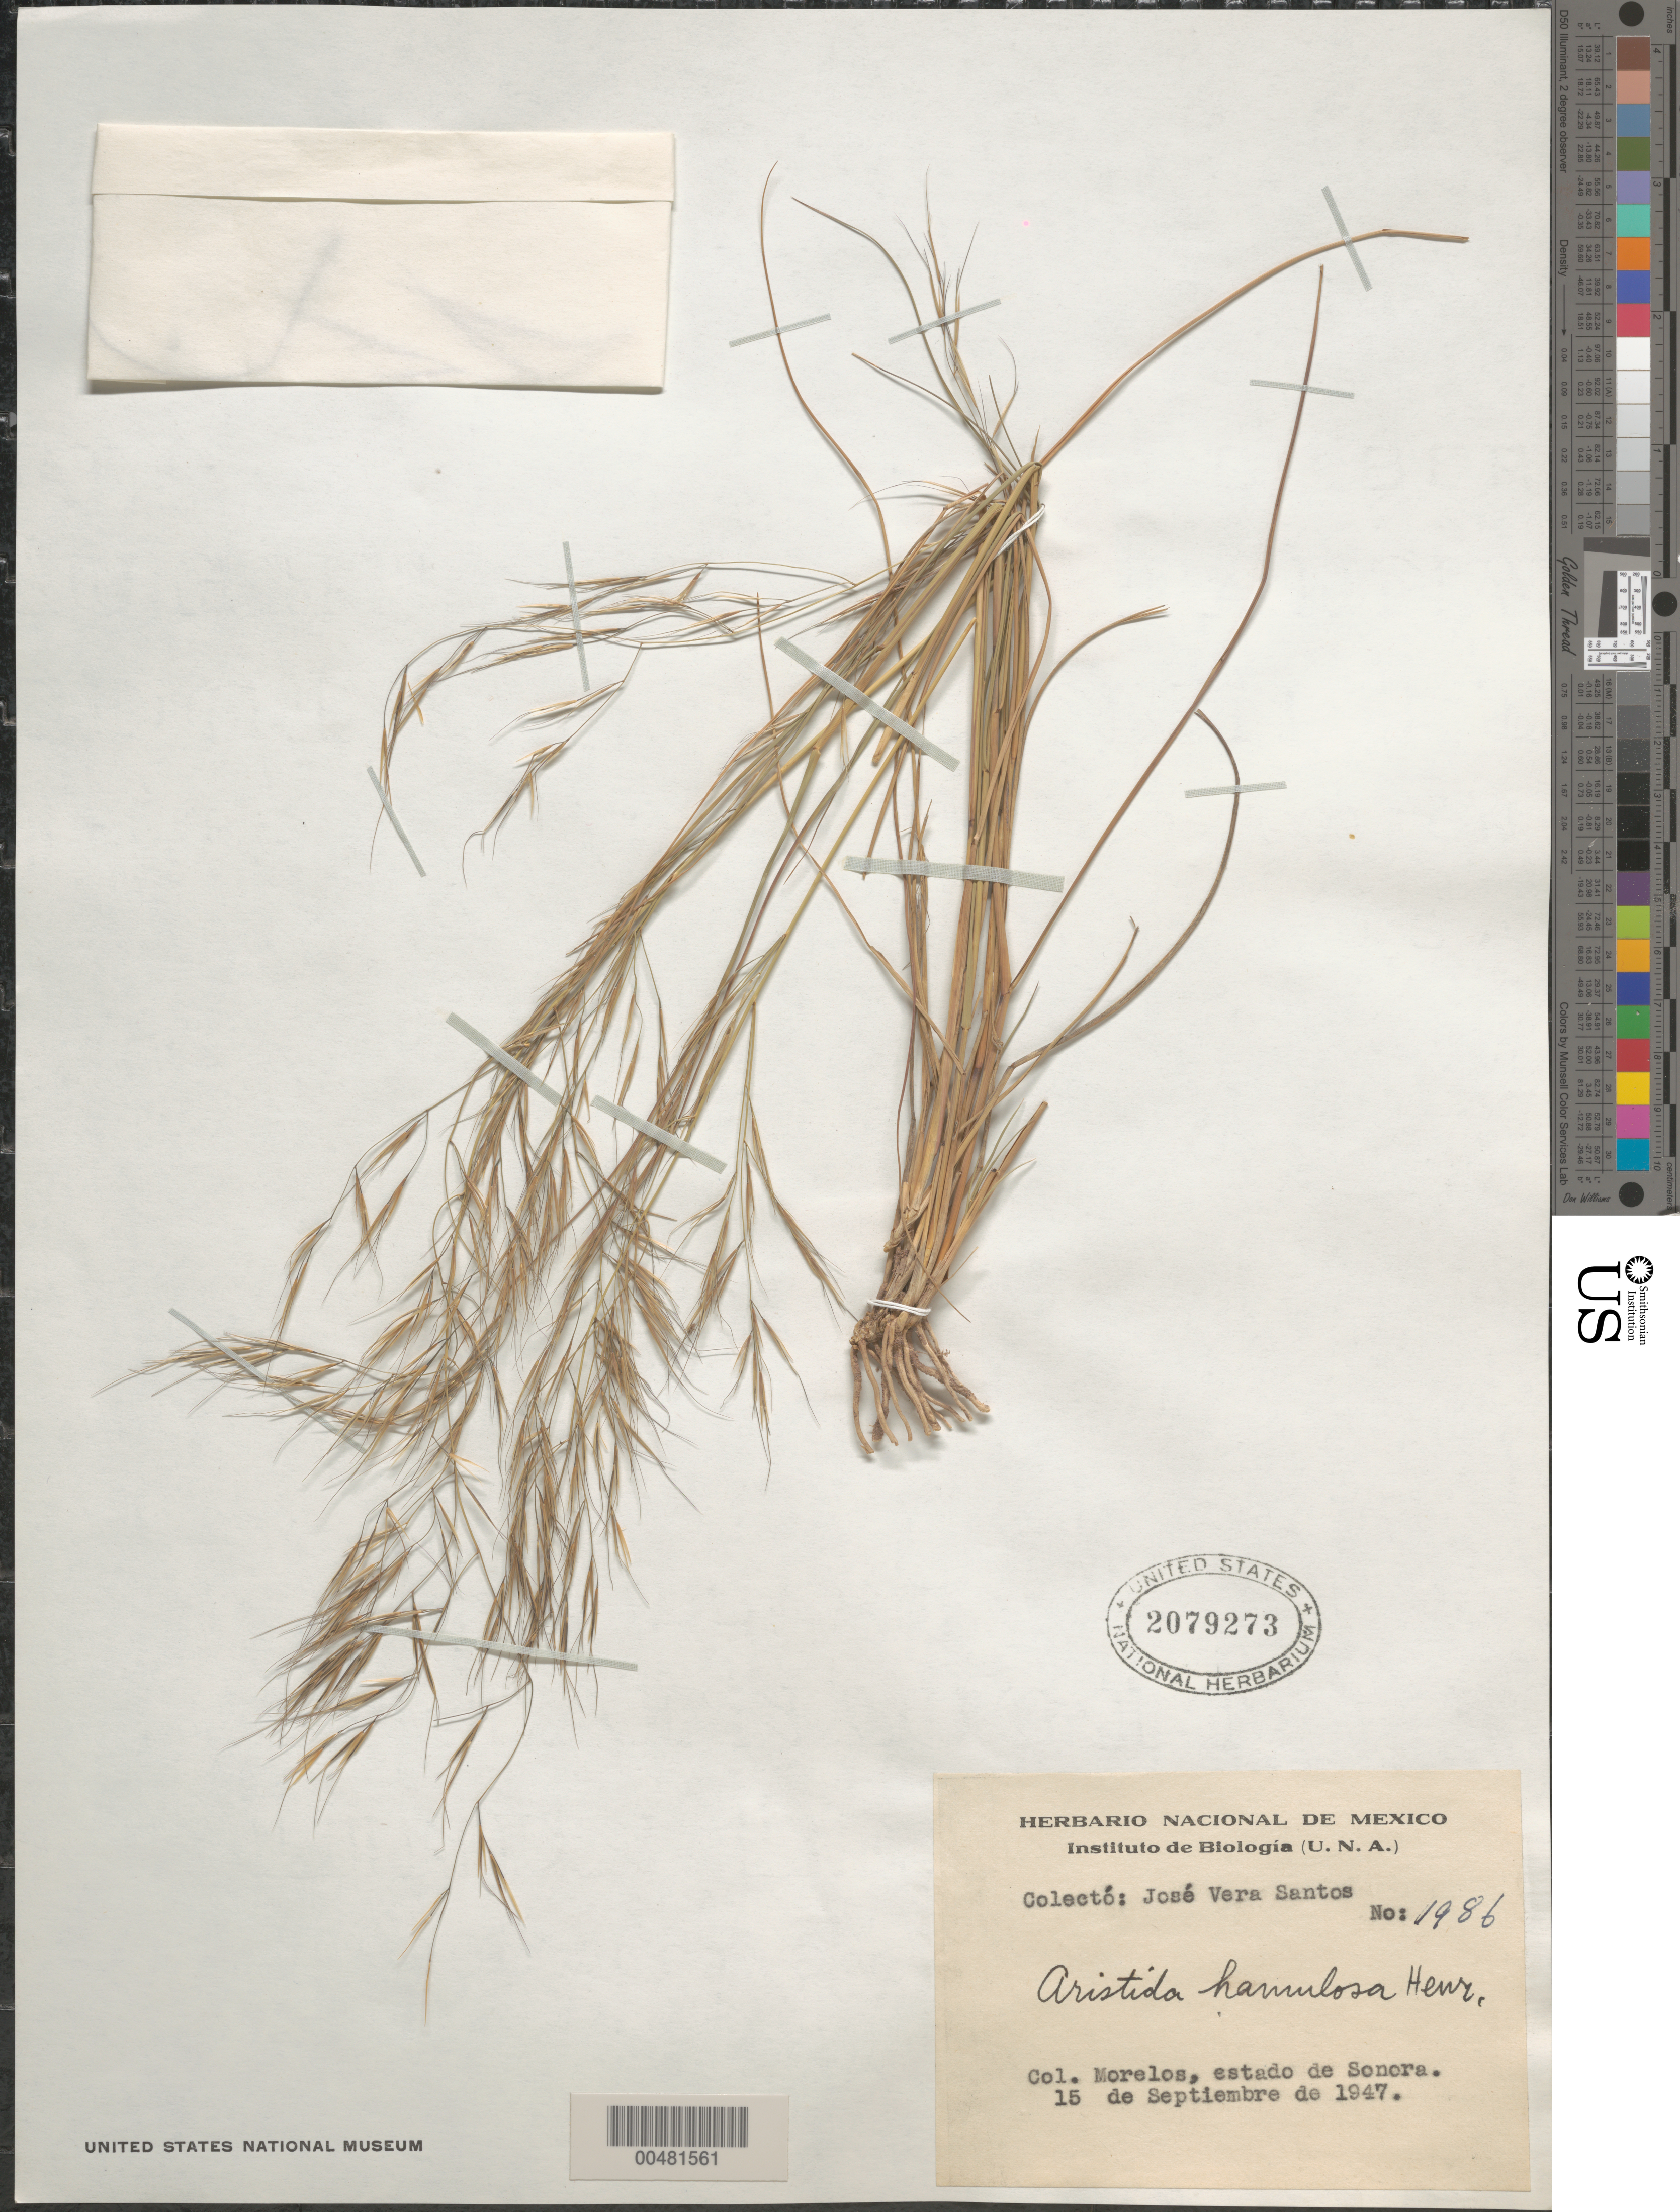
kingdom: Plantae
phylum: Tracheophyta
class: Liliopsida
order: Poales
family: Poaceae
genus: Aristida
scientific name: Aristida hamulosa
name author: Henr.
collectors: J. V. Santos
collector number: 1986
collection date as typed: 15 Sep 1947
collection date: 1947-09-15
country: Mexico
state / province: Sonora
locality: Col. Morelos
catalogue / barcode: US 2079273